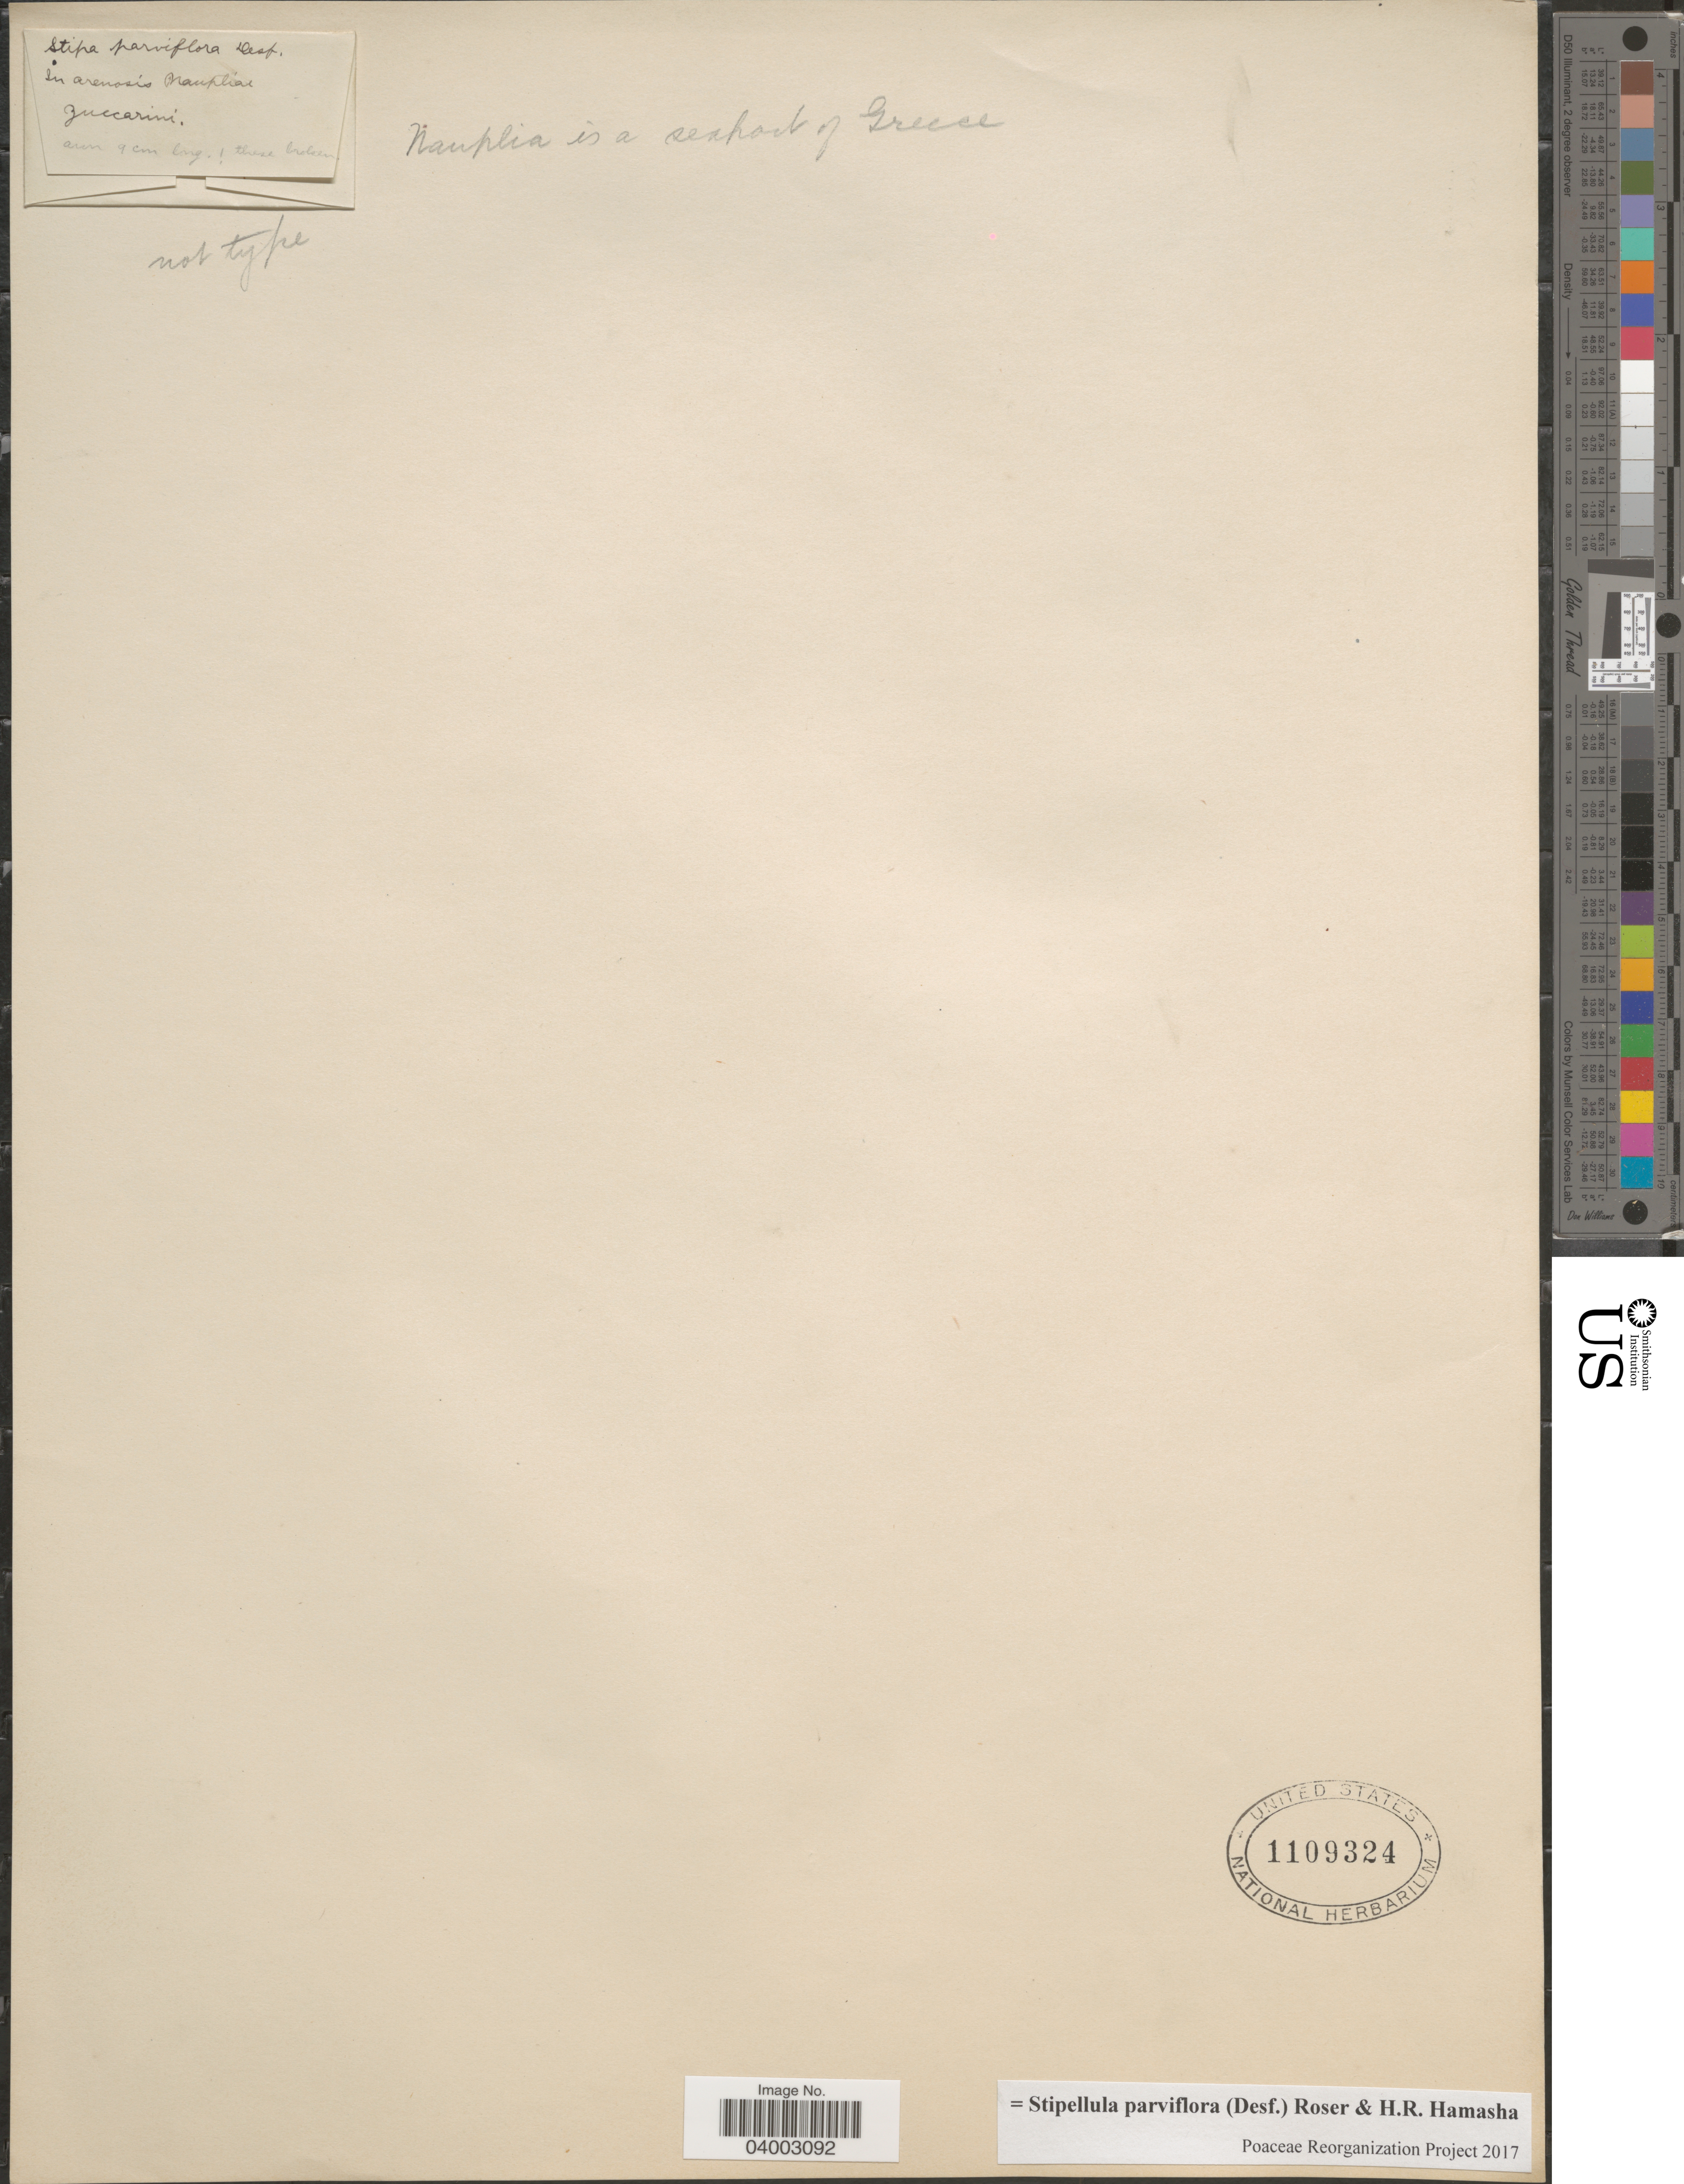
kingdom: Plantae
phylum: Tracheophyta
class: Liliopsida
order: Poales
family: Poaceae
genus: Stipellula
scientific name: Stipellula parviflora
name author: (Desf.) Röser & H. R. Hamasha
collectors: Zuccarini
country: Greece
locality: In arenosis Naupliae. Nauplia is a seapad of Greece.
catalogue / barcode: US 1109324